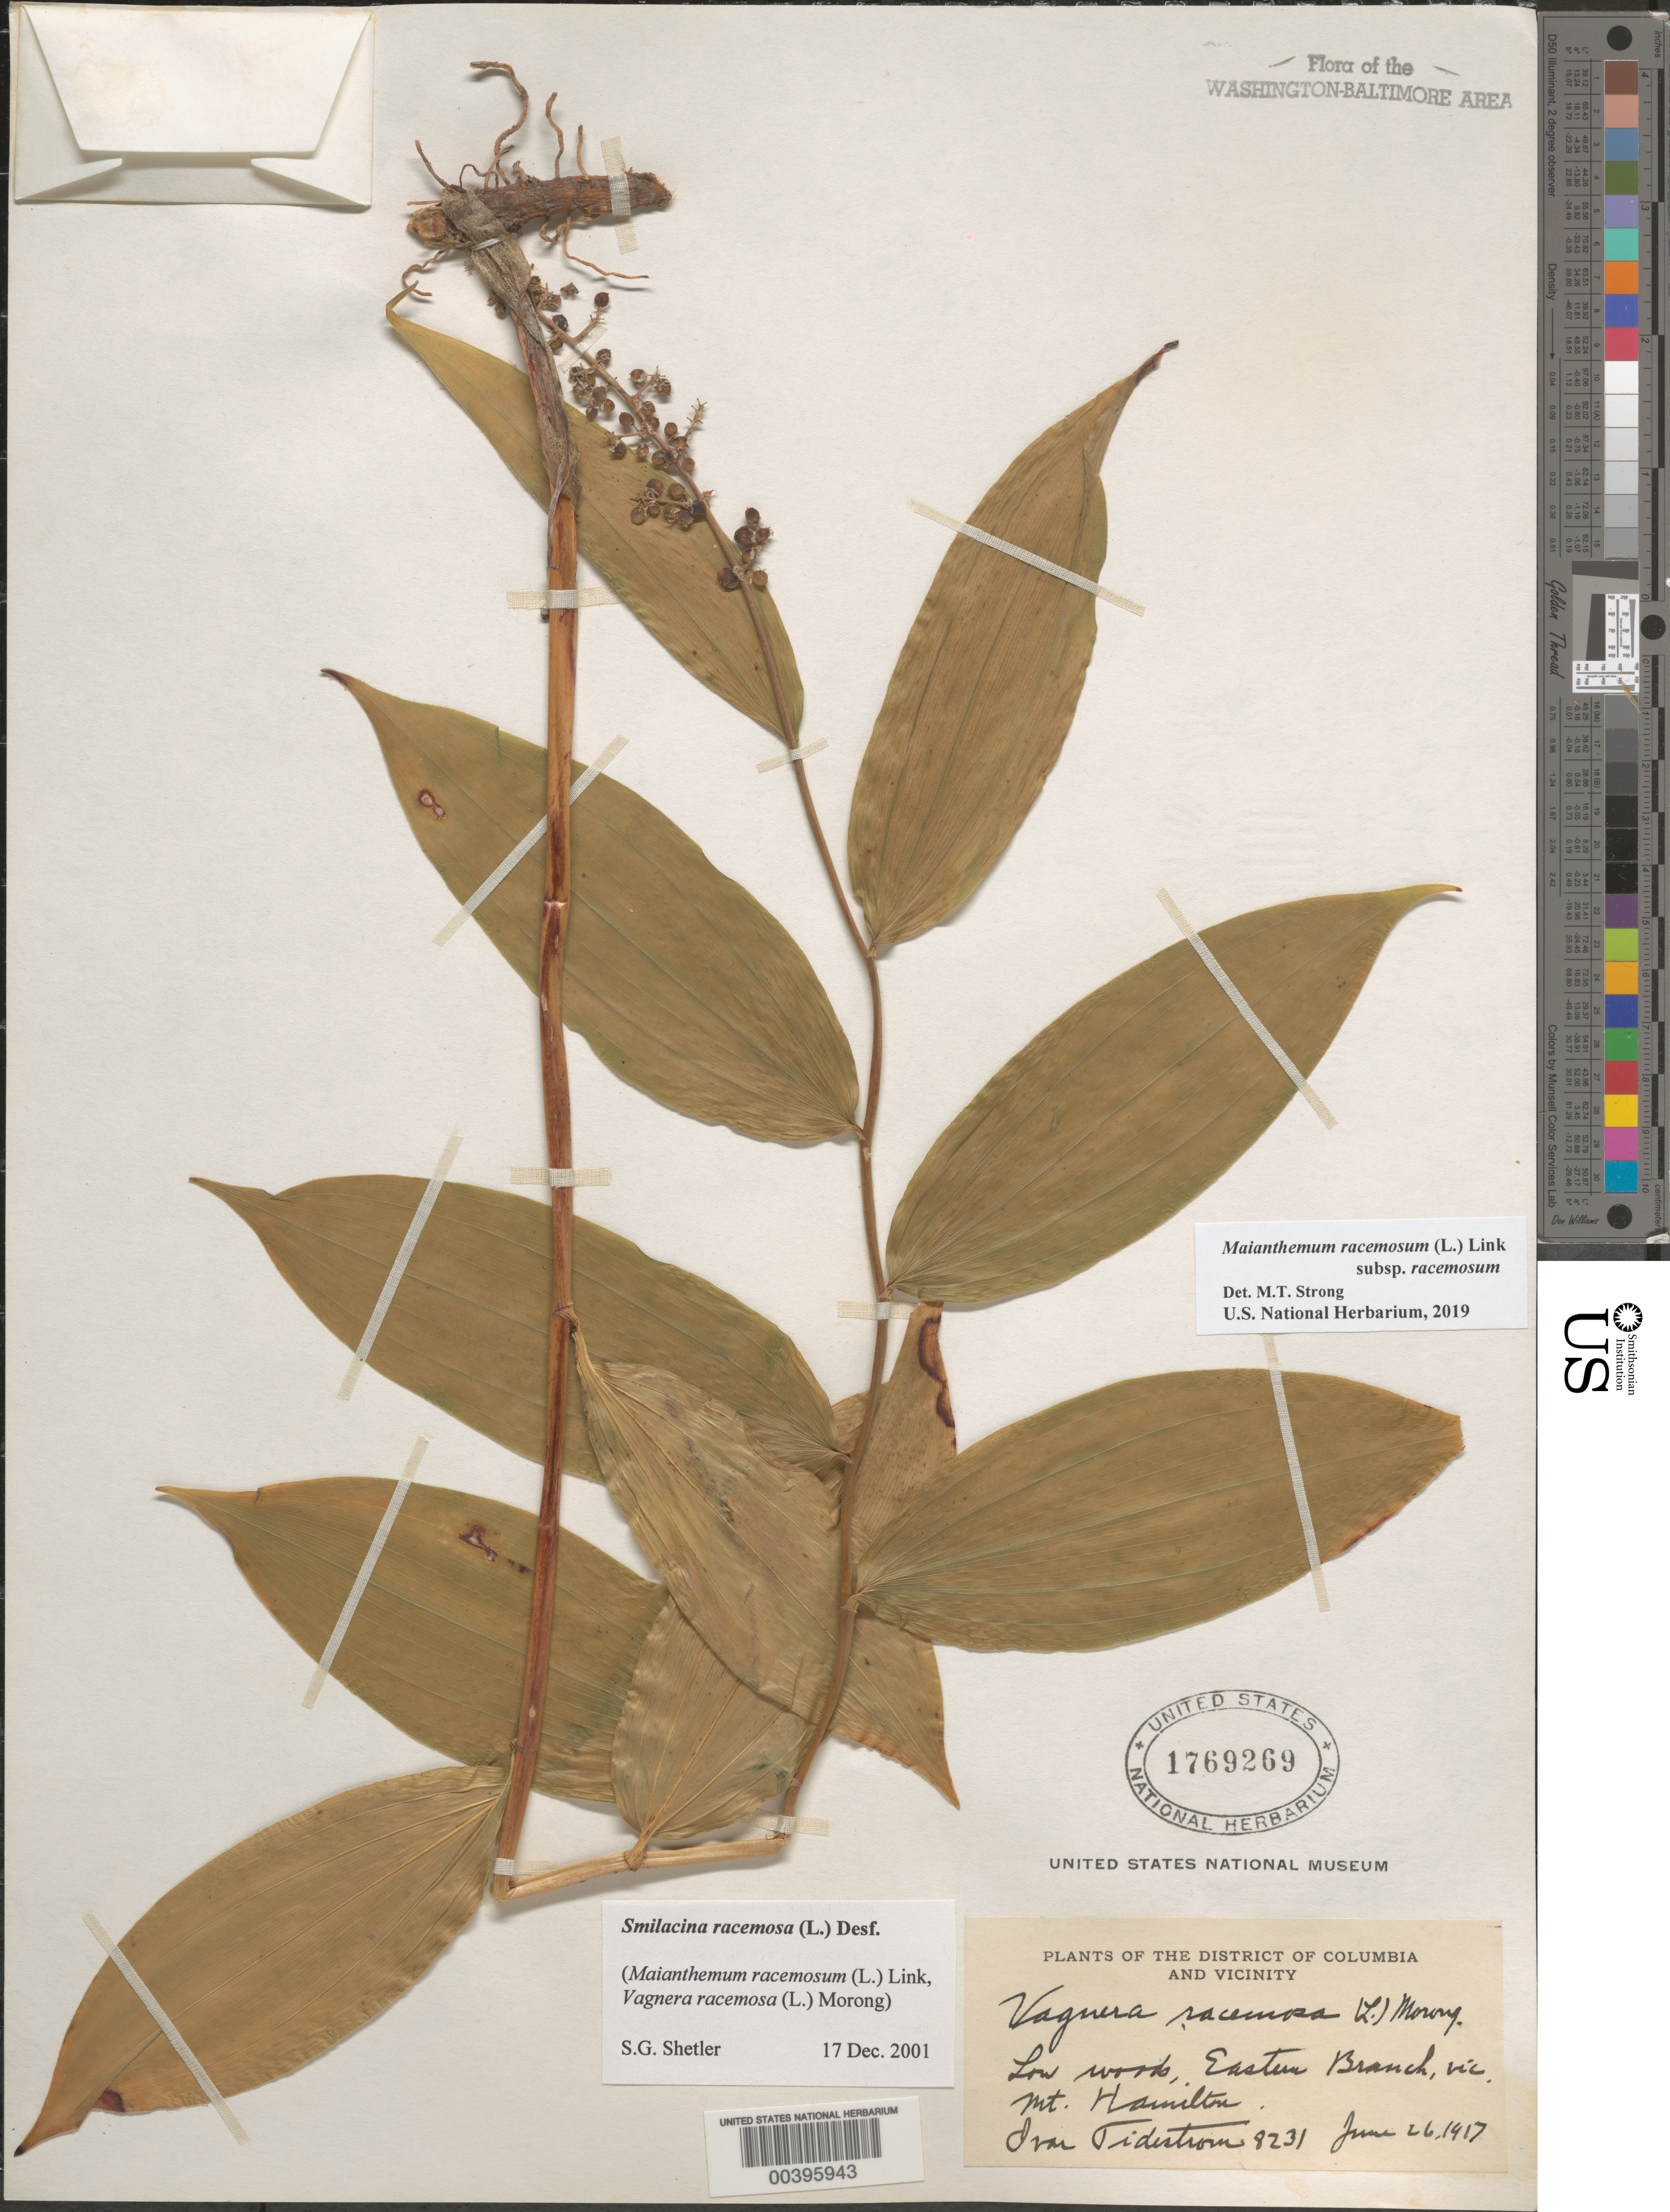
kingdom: Plantae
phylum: Tracheophyta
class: Liliopsida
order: Asparagales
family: Asparagaceae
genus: Maianthemum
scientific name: Maianthemum racemosum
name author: (L.) Link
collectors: I. F. Tidestrom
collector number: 8231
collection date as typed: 26 Jun 1917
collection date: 1917-06-26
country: United States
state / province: District of Columbia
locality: Mount Hamilton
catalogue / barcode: US 1769269